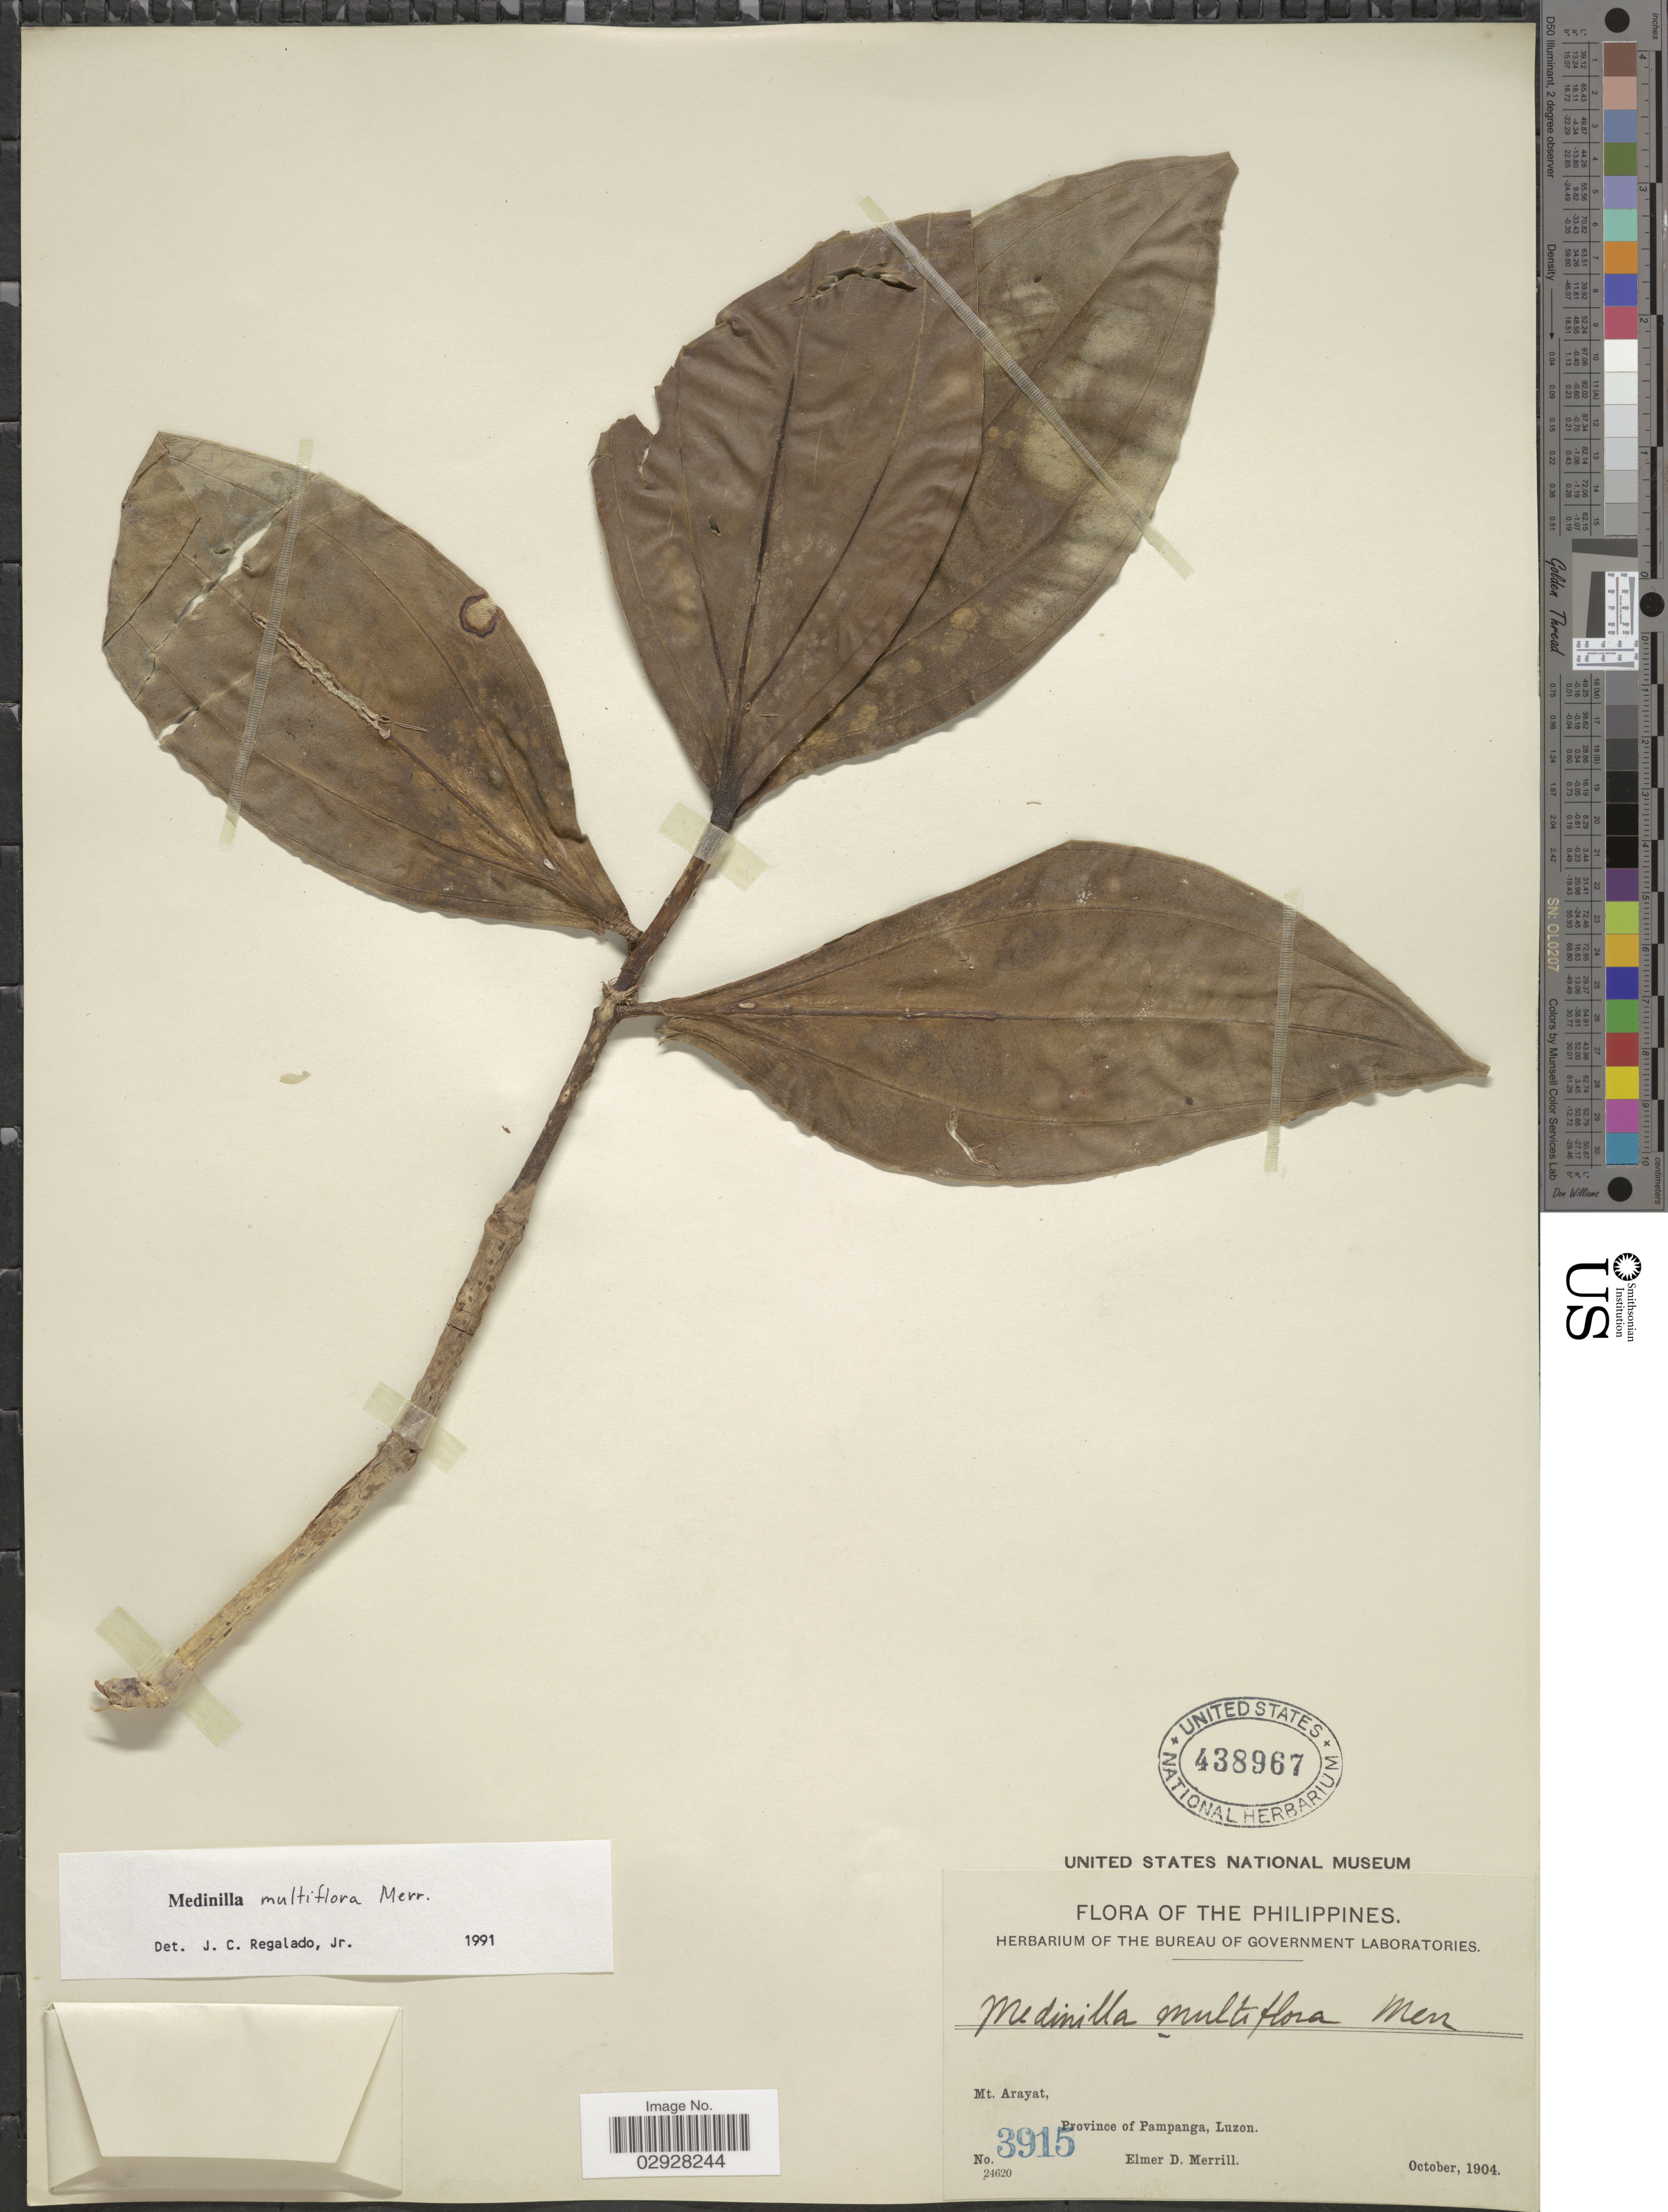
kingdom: Plantae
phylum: Tracheophyta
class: Magnoliopsida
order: Myrtales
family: Melastomataceae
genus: Medinilla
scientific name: Medinilla multiflora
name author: Merr.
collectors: E. D. Merrill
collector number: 3915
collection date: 1904-10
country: Philippines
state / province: Central Luzon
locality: Mt. Arayat, Province of Pampanga, Luzon.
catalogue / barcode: US 438967